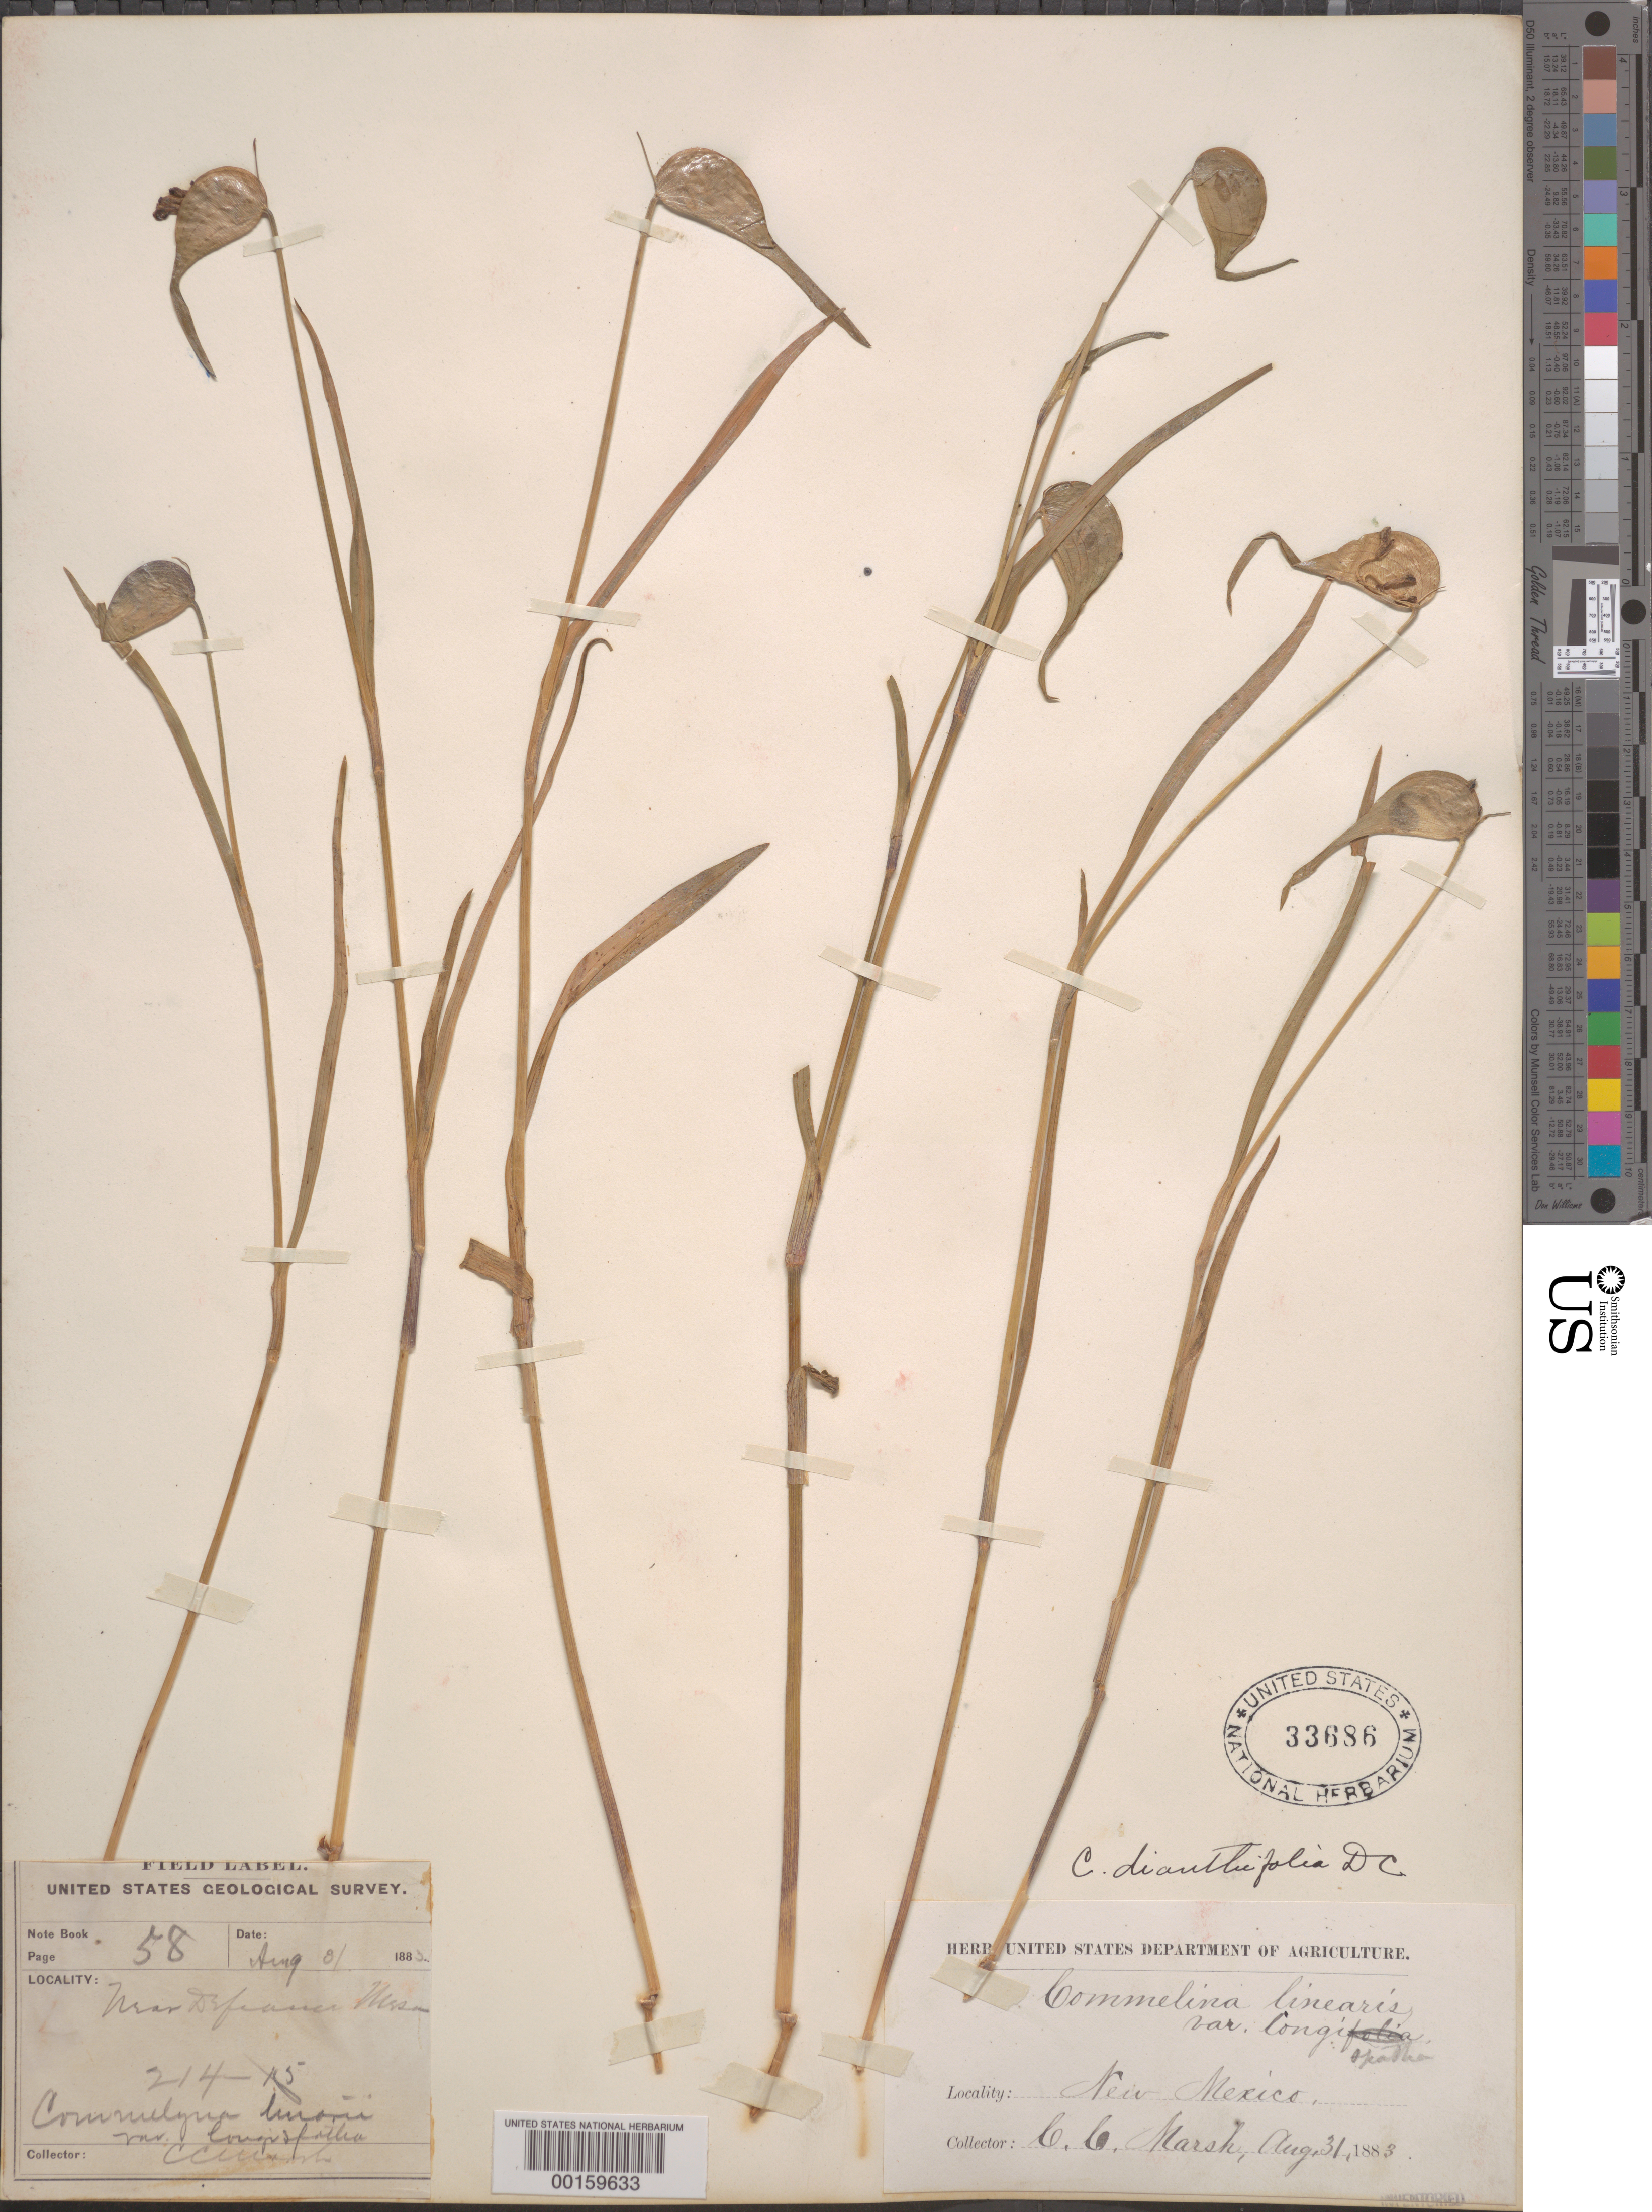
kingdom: Plantae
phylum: Tracheophyta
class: Liliopsida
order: Commelinales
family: Commelinaceae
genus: Commelina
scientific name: Commelina dianthifolia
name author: Redouté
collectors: C. C. Marsh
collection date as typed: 31 Aug 1883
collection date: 1883-08-31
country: United States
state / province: New Mexico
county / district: Mckinley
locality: Near defiance mesa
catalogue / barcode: US 33686